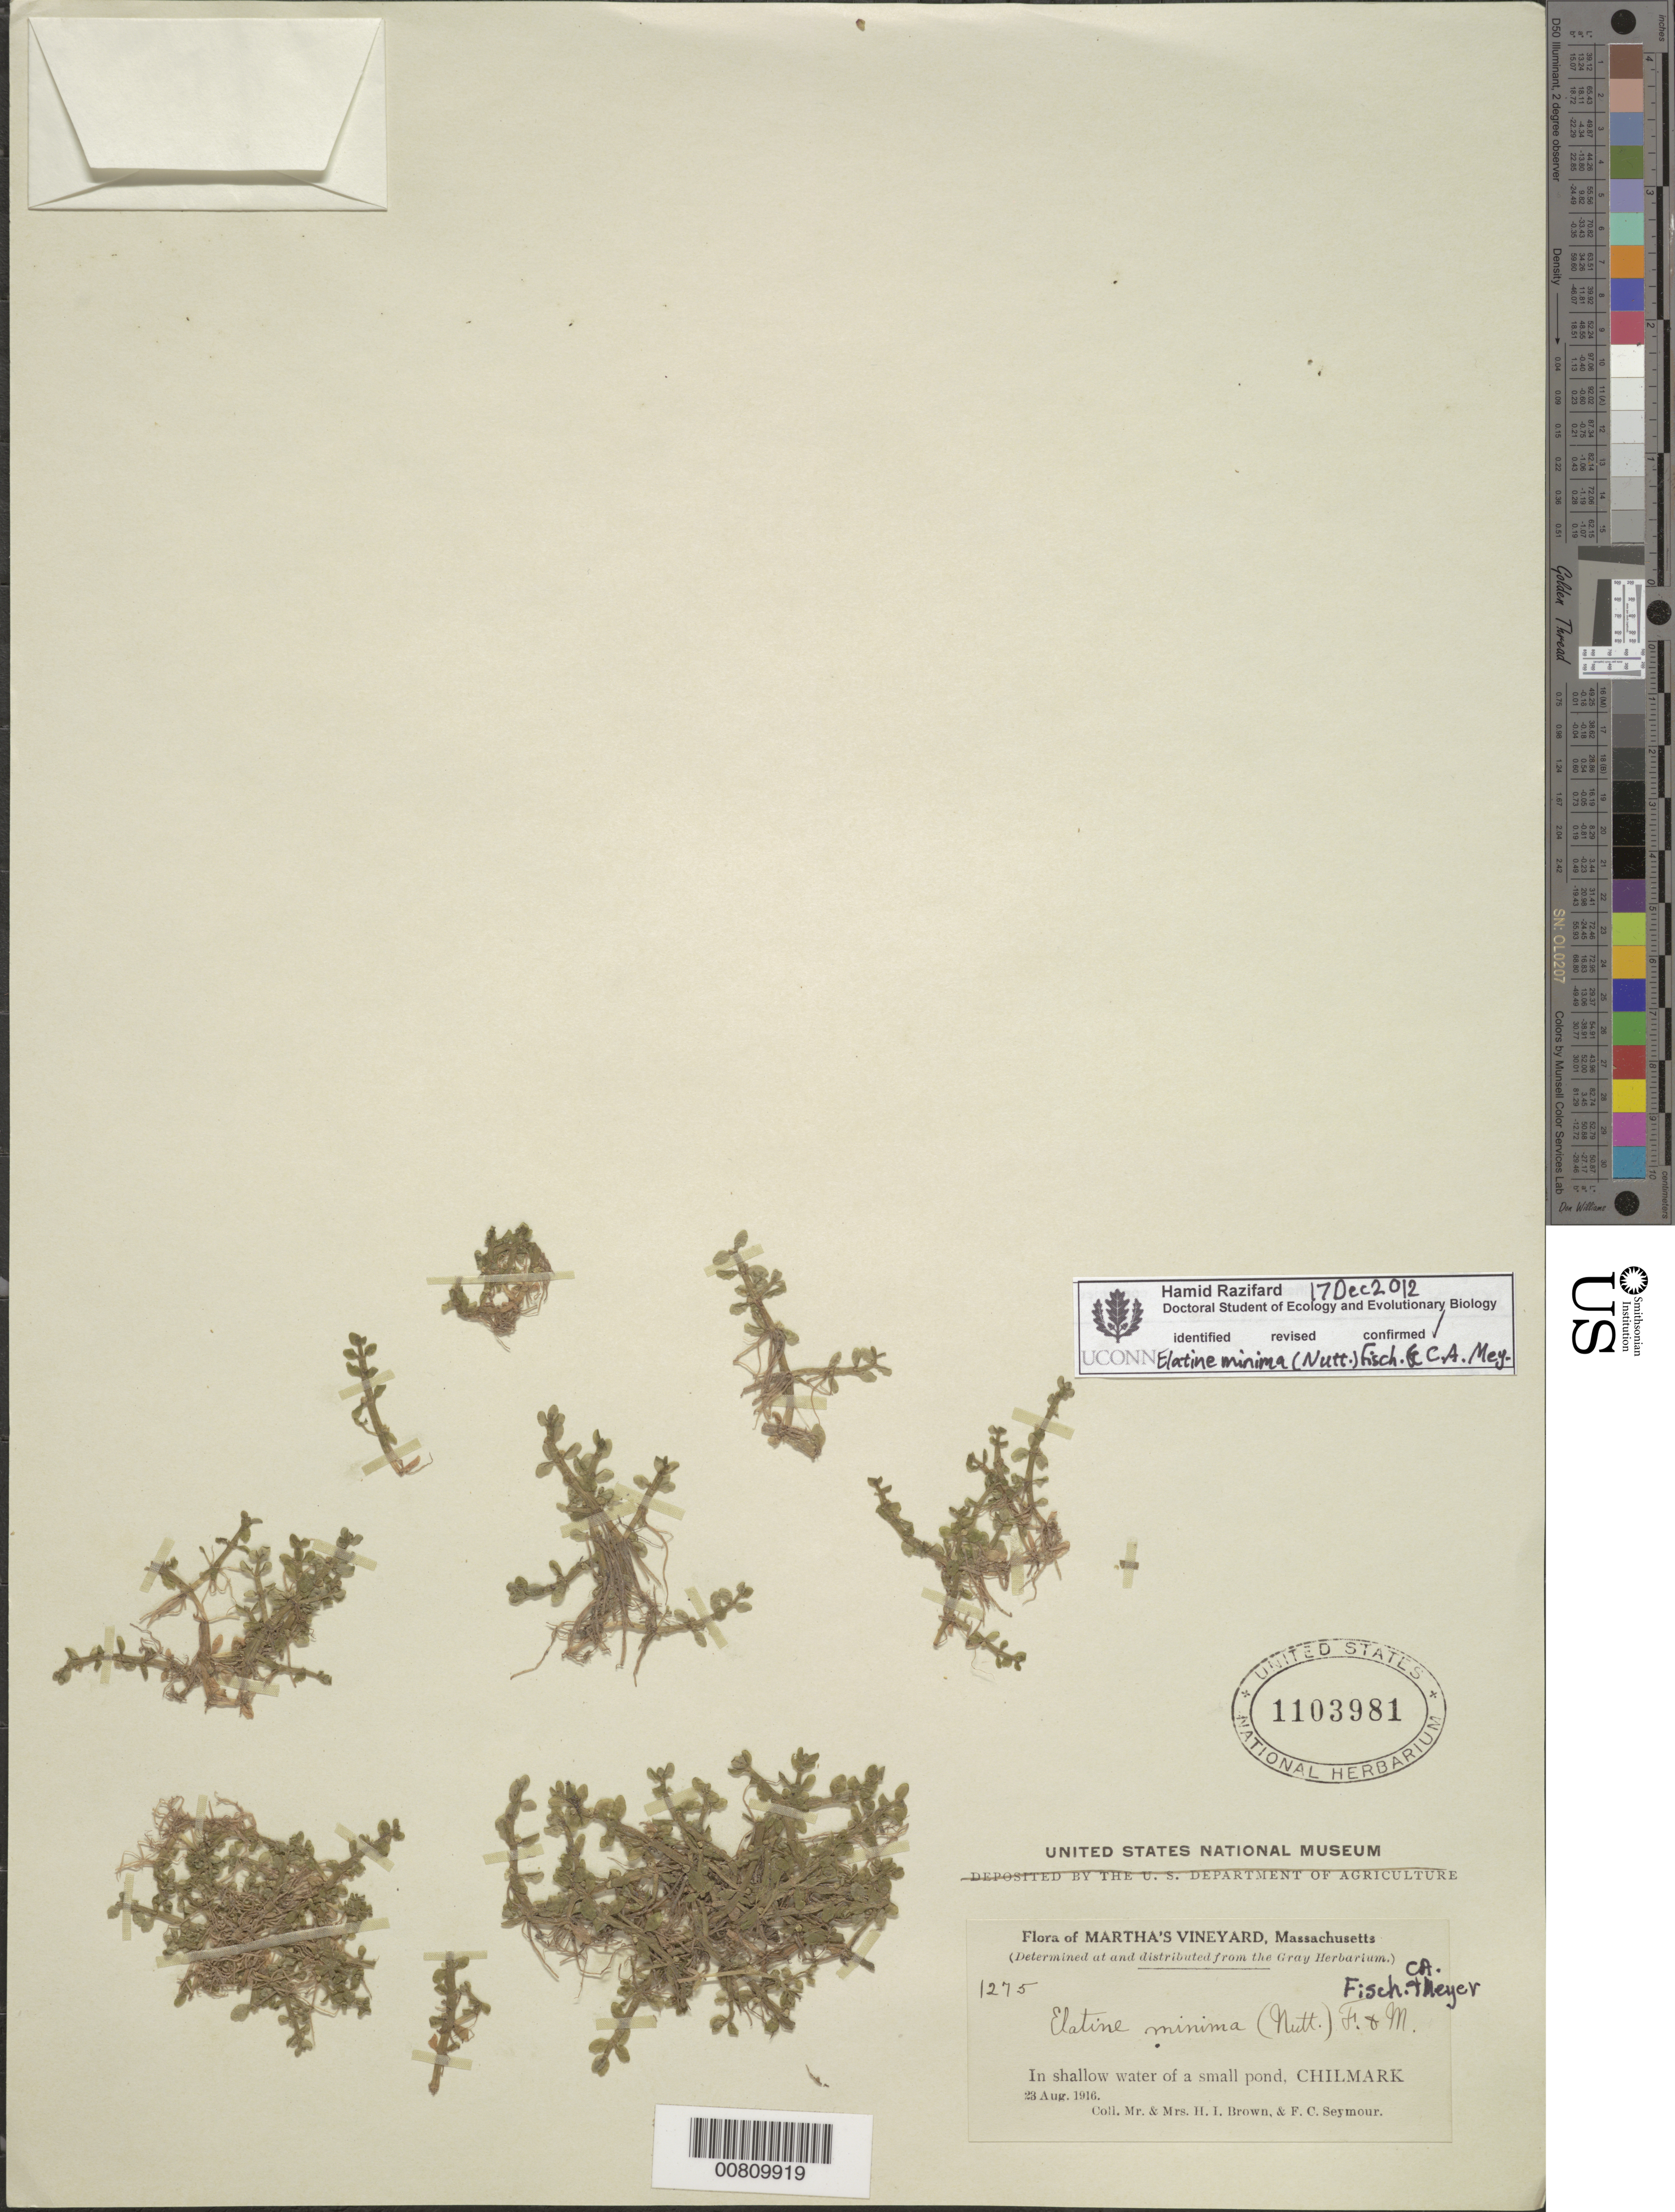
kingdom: Plantae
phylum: Tracheophyta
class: Magnoliopsida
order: Malpighiales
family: Elatinaceae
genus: Elatine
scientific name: Elatine minima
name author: (Nutt.) Fisch. & C.A. Mey.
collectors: H. I. Brown, H. I. Brown & F. C. Seymour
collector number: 1275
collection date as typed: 23 Aug 1916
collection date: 1916-08-23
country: United States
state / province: Massachusetts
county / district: Dukes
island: Martha's Vineyard Island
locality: Chilmark, Martha's Vineyard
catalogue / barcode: US 1103981